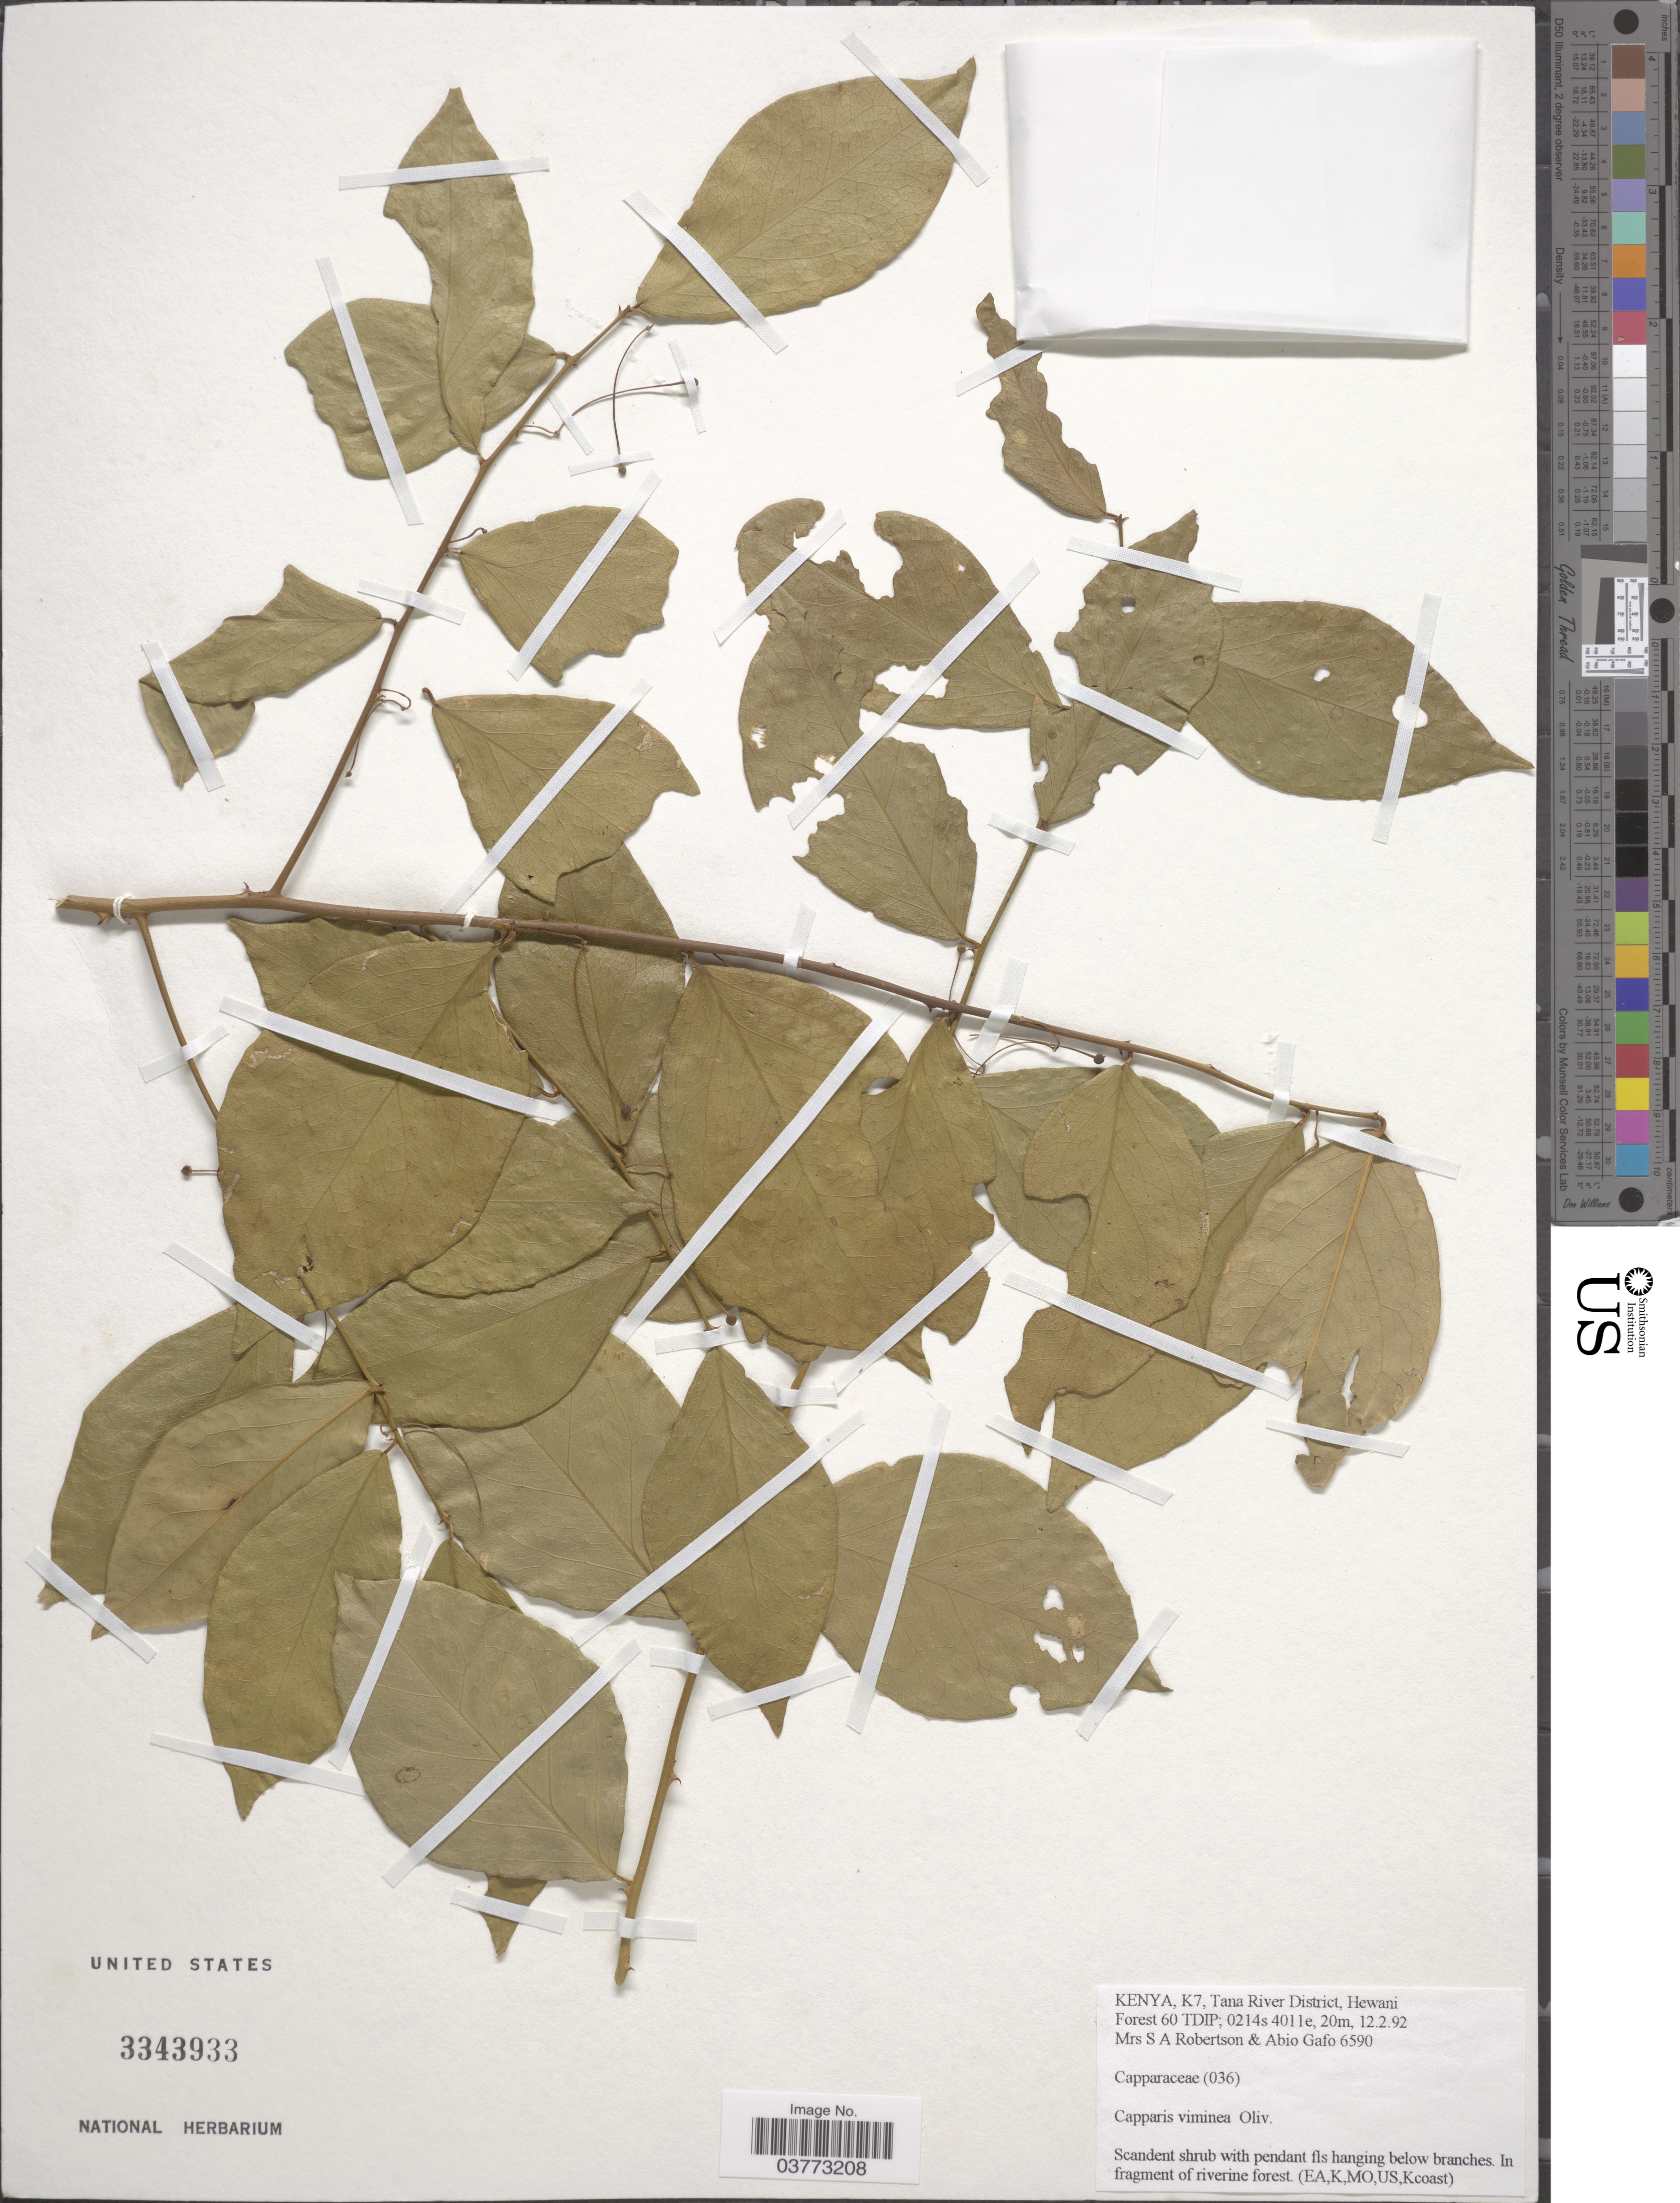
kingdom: Plantae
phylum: Tracheophyta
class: Magnoliopsida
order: Brassicales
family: Capparaceae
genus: Capparis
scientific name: Capparis viminea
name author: Hook. f. & Thomson ex Oliv.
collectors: S. Robertson & A. Gafo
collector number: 6590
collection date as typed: Transcribed d/m/y: 12/2/92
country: Kenya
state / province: Tana River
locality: K7, Tana River District, Hewani Forest 60 TDIP.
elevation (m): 20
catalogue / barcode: US 3343933